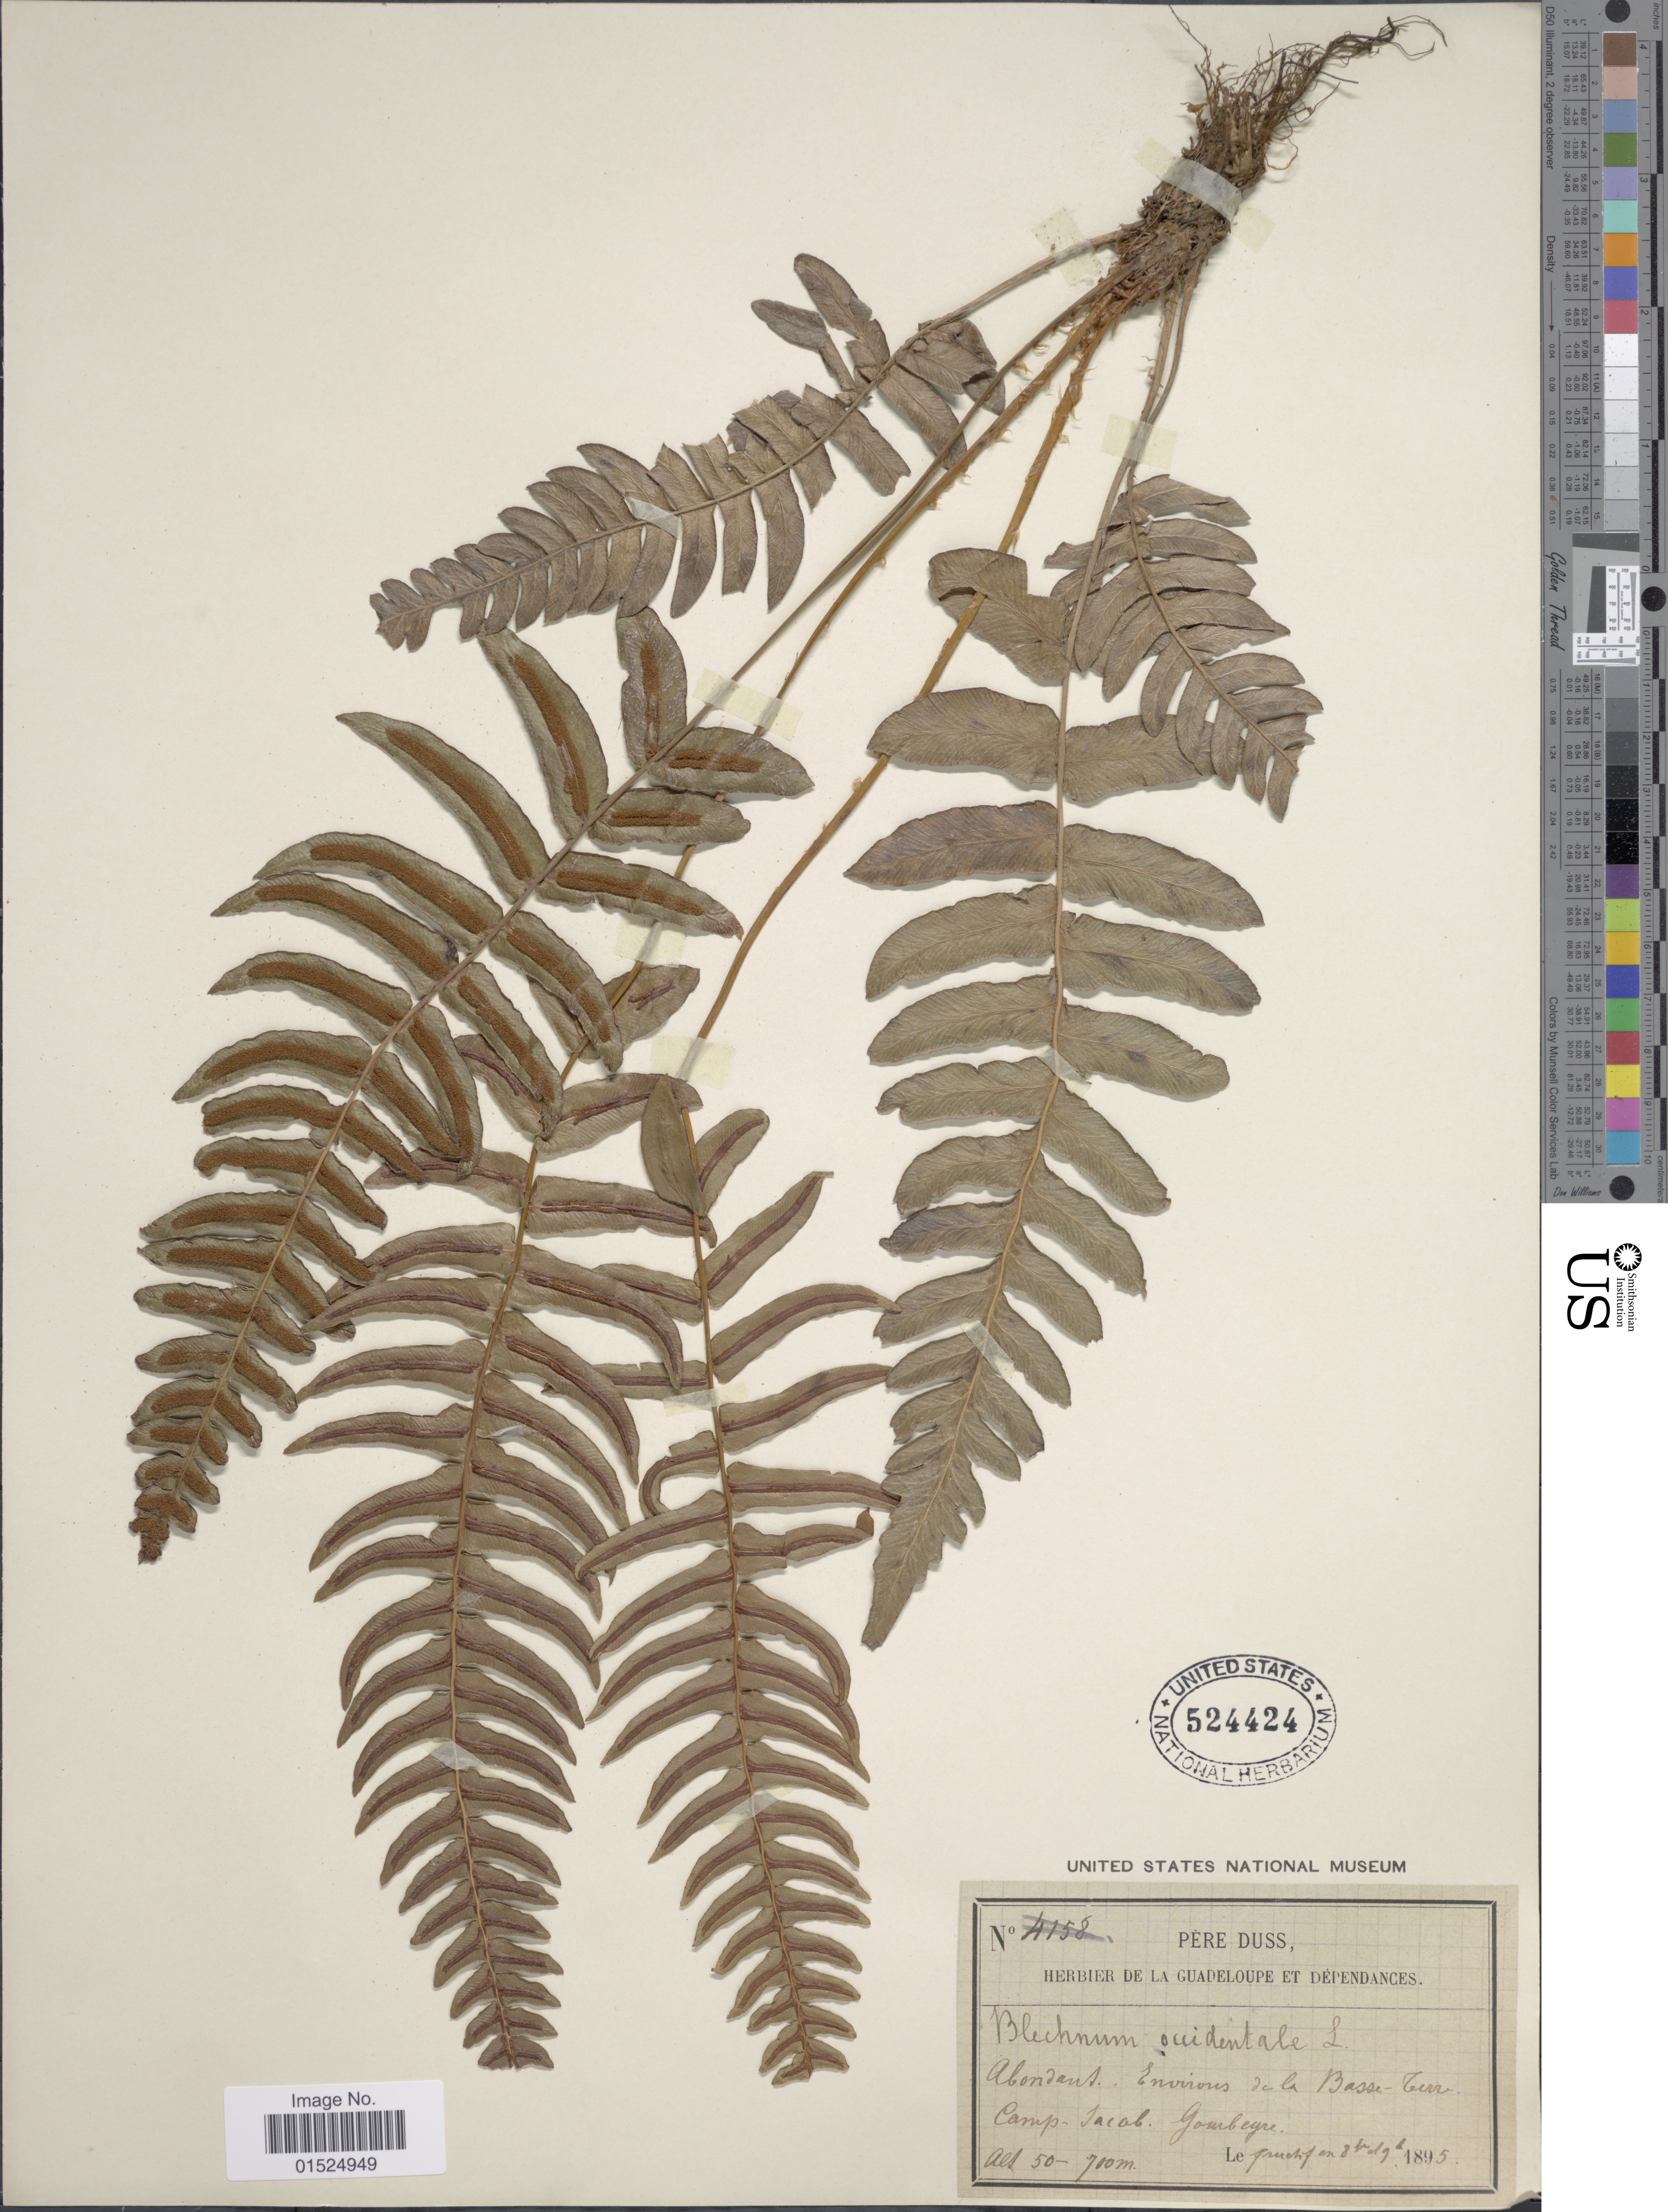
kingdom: Plantae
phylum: Tracheophyta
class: Polypodiopsida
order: Polypodiales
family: Blechnaceae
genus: Blechnum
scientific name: Blechnum occidentale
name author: L.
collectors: Père Duss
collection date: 1895-10-08/1895-10-09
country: Guadeloupe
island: Leeward Is.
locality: Basse-Terre. Camp-Jacob. Gourbeyre.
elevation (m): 50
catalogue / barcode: US 524424